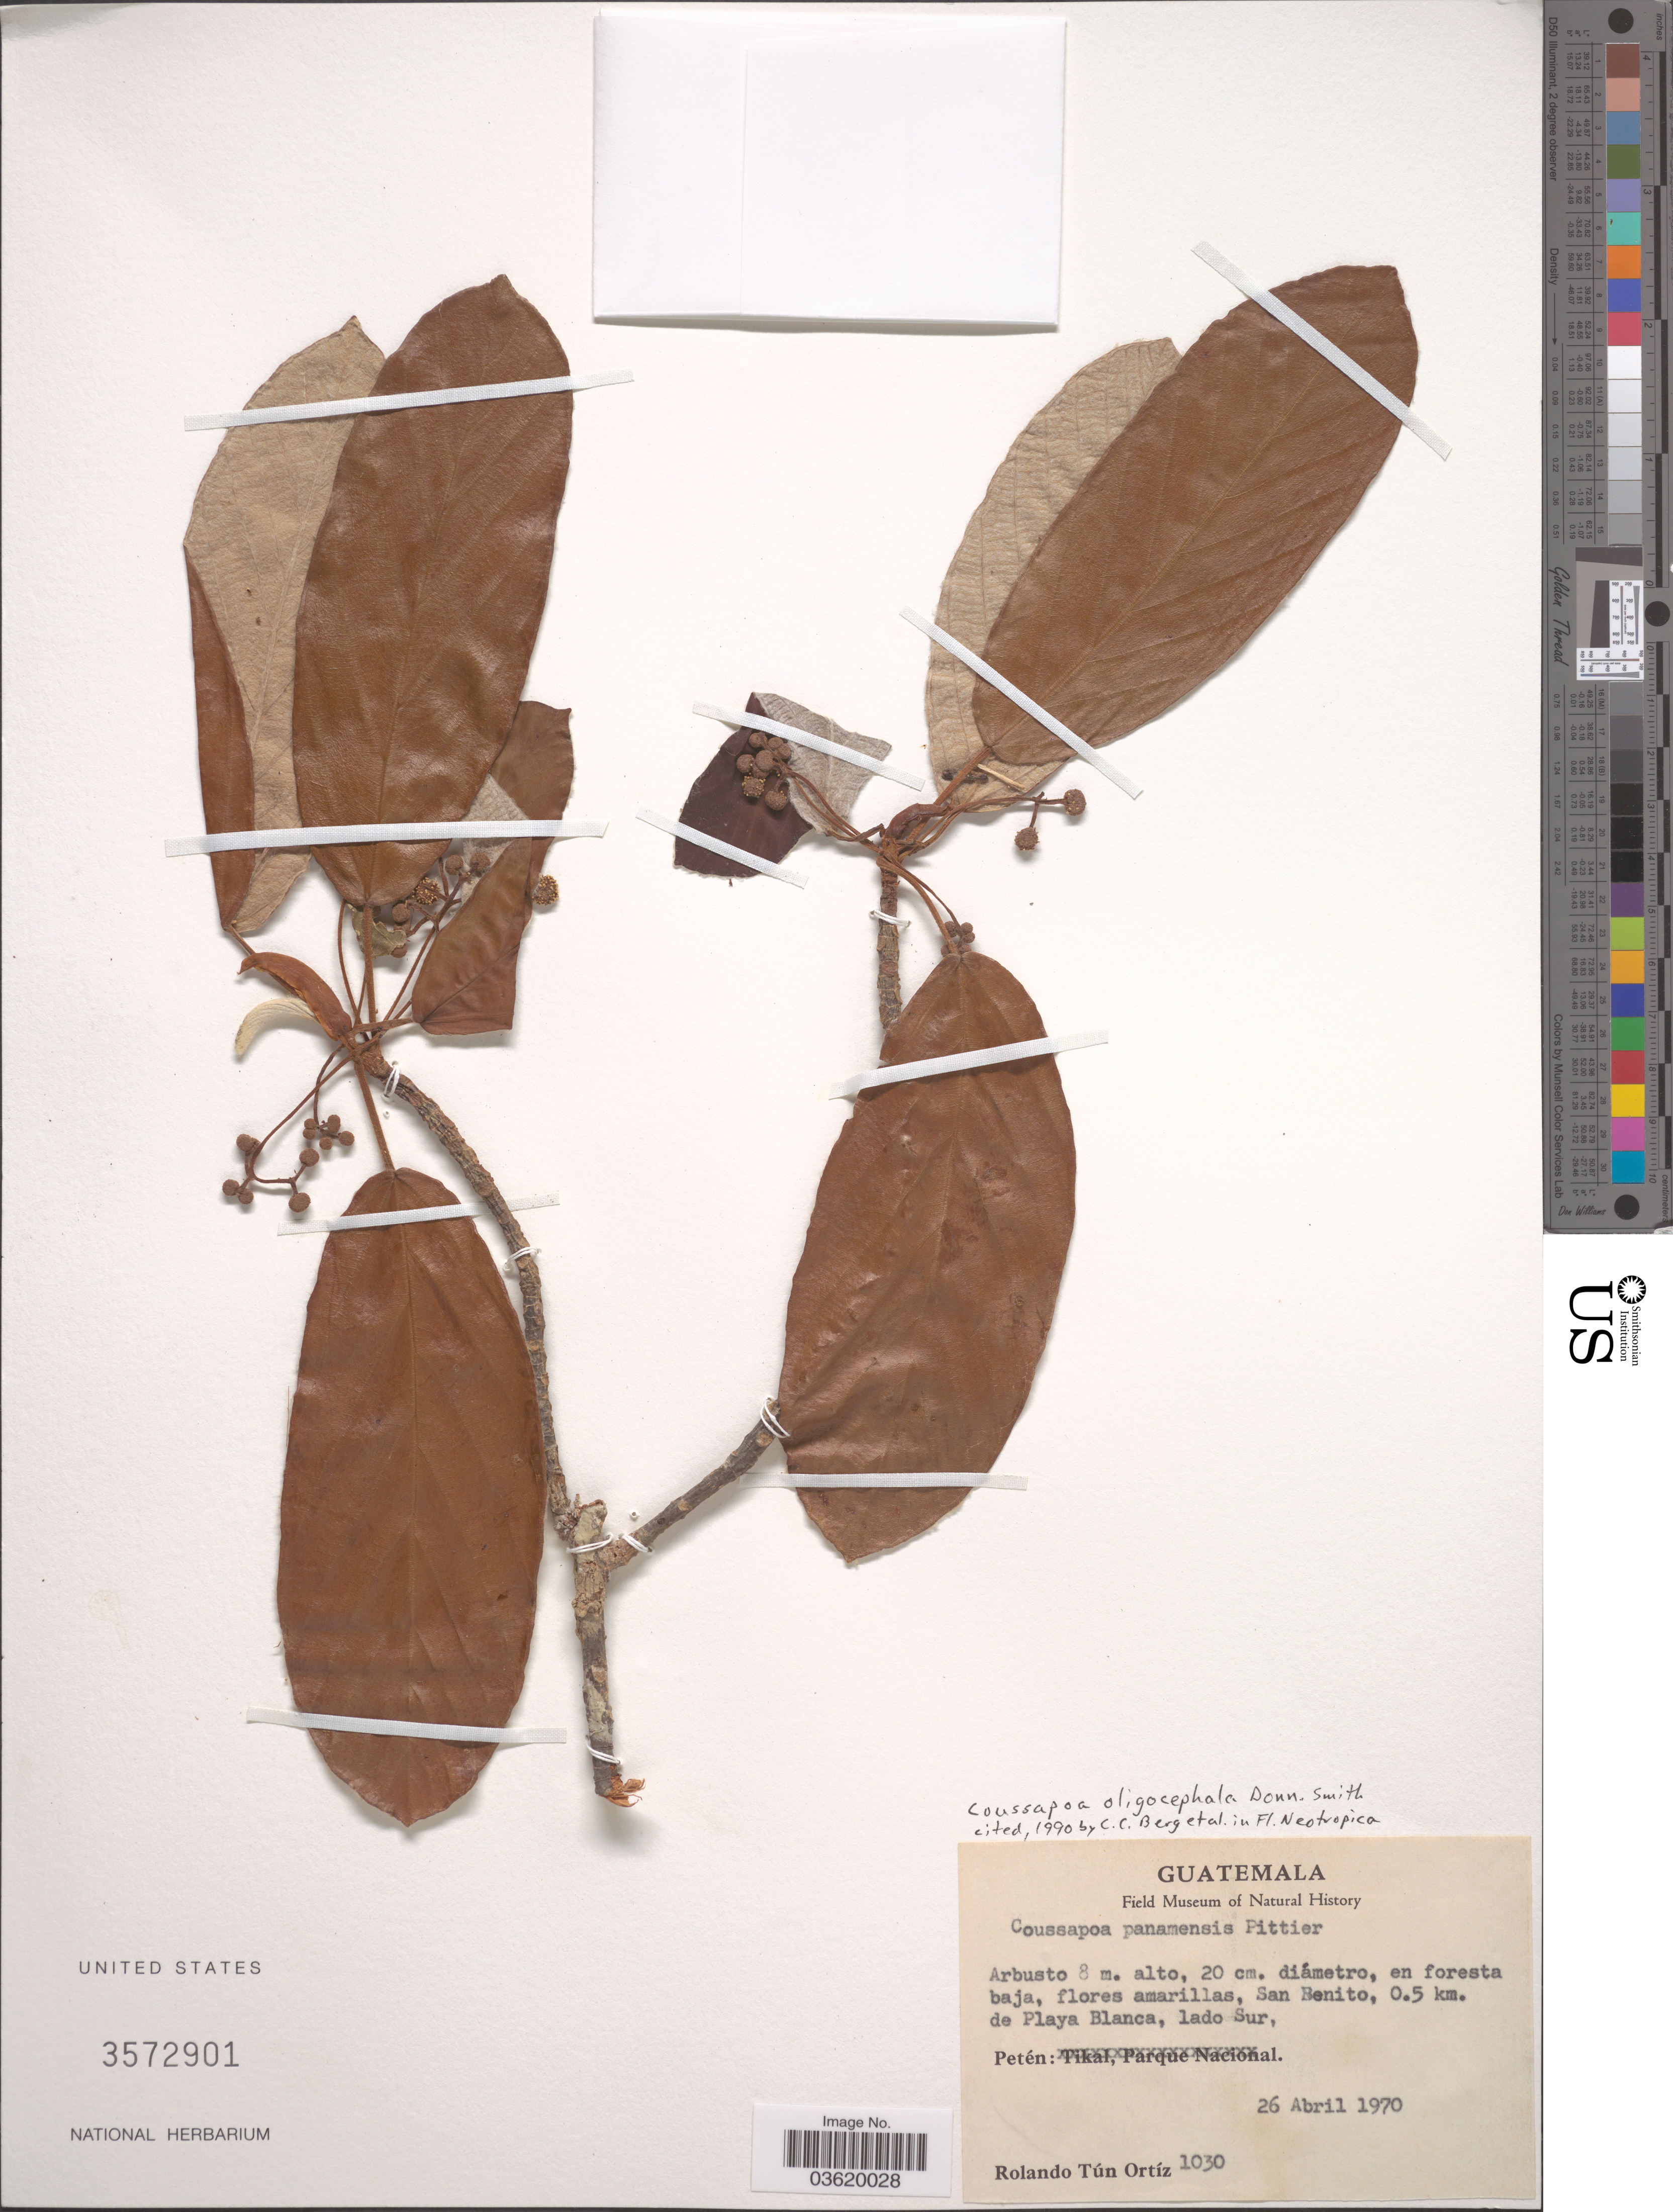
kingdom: Plantae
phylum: Tracheophyta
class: Magnoliopsida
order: Rosales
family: Urticaceae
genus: Coussapoa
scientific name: Coussapoa oligocephala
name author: Donn. Sm.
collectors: R. Ortiz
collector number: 1030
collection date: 1970-04-26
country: Guatemala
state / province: El Peten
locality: San Benito, 0.5 km. de Playa Blanca, lado Sur, Petén.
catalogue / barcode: US 3572901